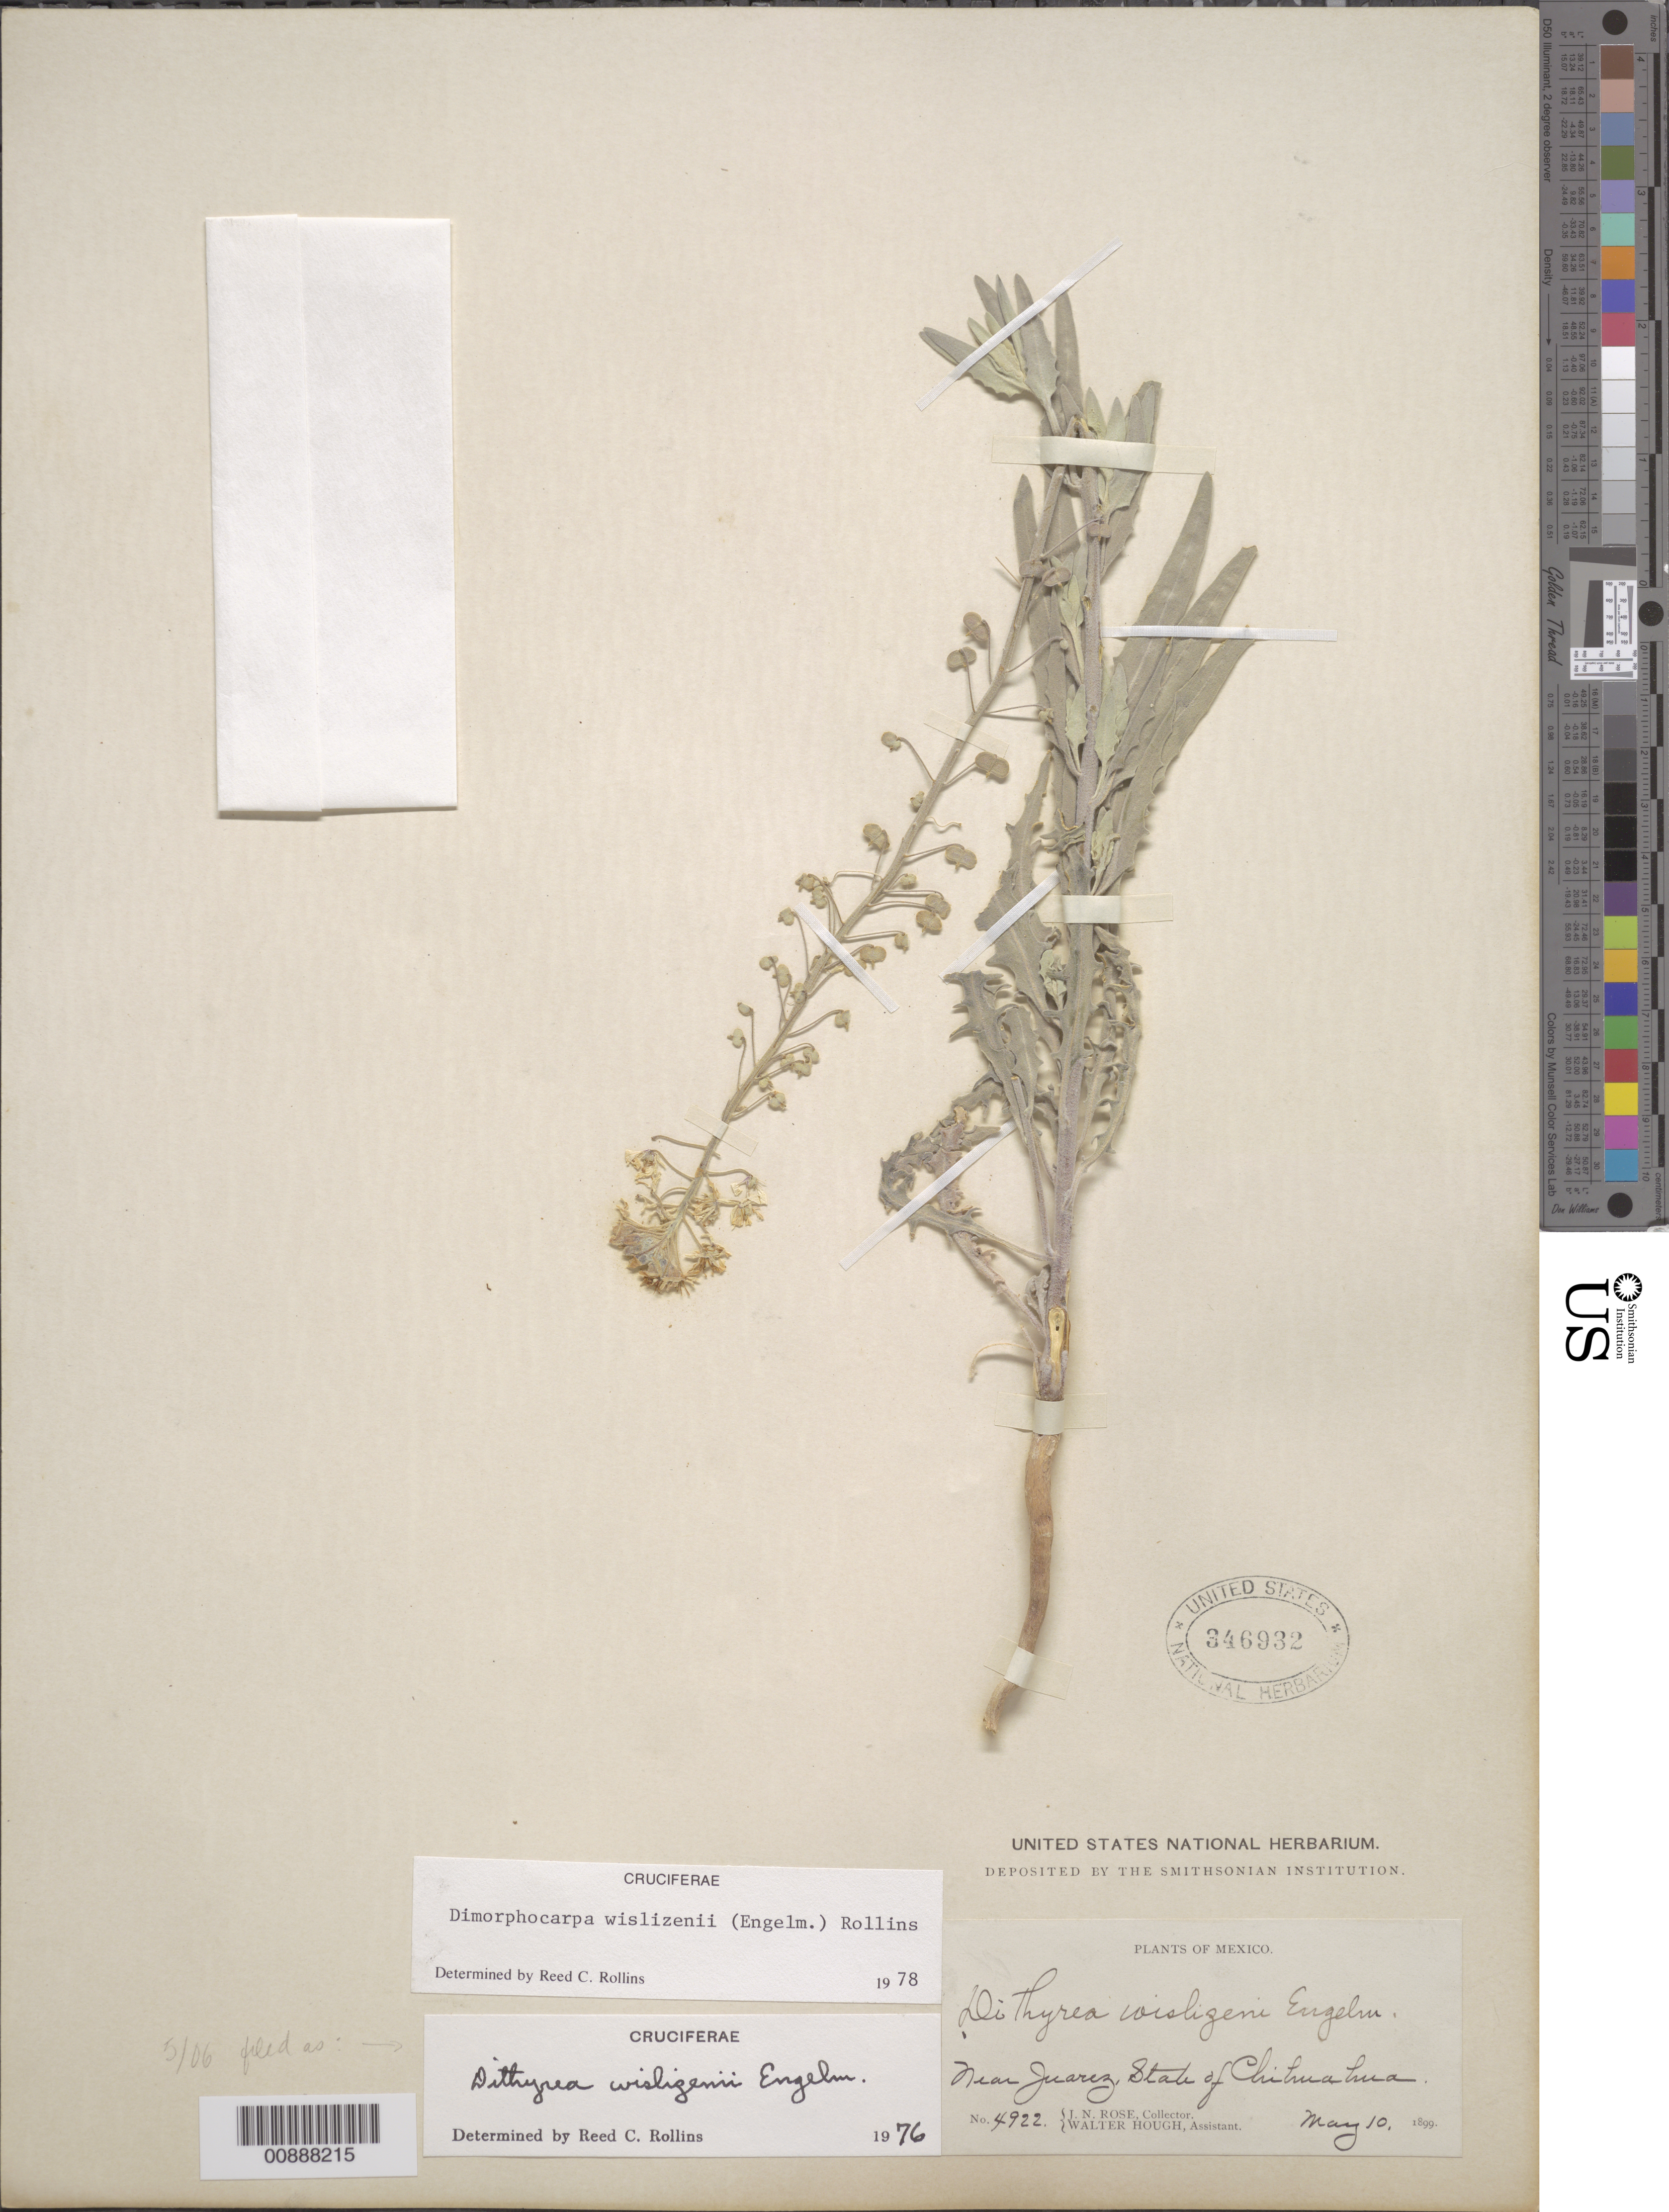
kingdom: Plantae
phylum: Tracheophyta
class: Magnoliopsida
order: Brassicales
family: Brassicaceae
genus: Dithyrea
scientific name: Dithyrea wislizeni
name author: Engelm.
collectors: J. N. Rose & W. Hough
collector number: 4922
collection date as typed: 10 May 1899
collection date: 1899-05-10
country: Mexico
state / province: Chihuahua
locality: Near Juárez, Chihuahua.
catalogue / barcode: US 346932